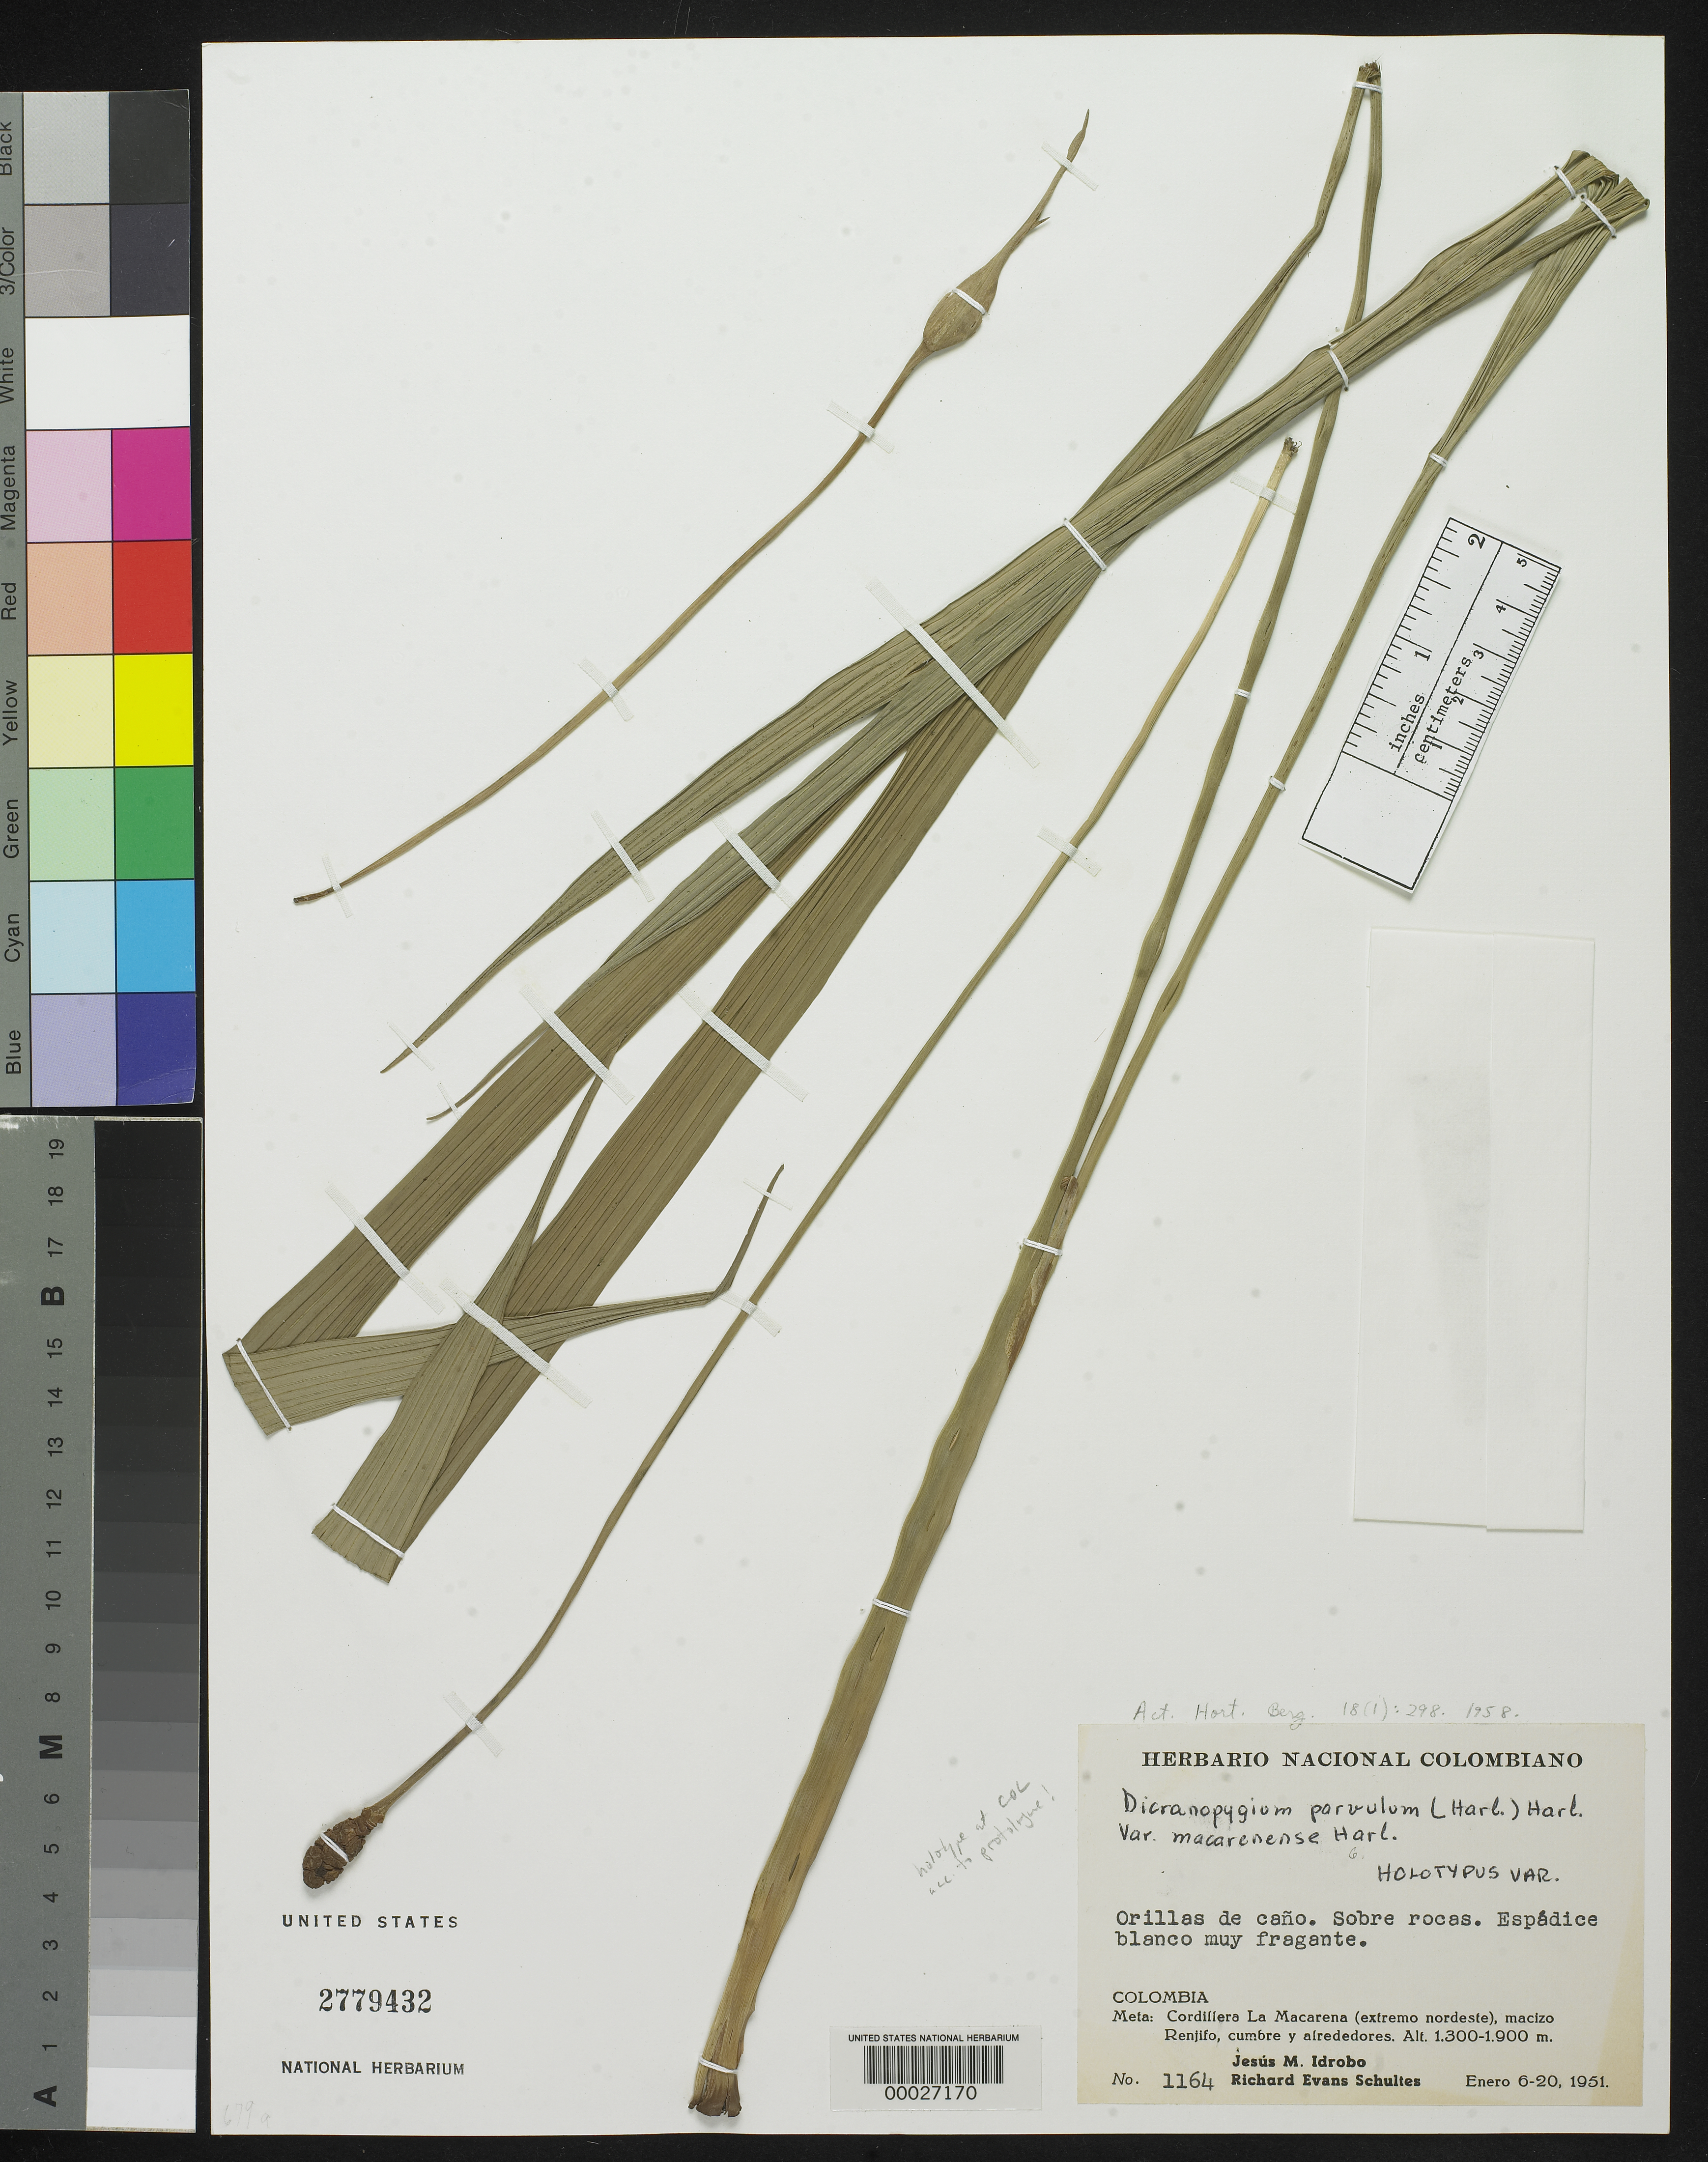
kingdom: Plantae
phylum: Tracheophyta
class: Liliopsida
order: Pandanales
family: Cyclanthaceae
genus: Dicranopygium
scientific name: Dicranopygium parvulum var. macarenense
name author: Harling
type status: Possible Holotype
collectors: J. M. Idrobo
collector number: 1164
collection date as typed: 06 Jan 1951 to 20 Jan 1951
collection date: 1951-01-06/1951-01-20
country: Colombia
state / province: Meta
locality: Cordillera La Macarena.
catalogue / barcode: US 2779432